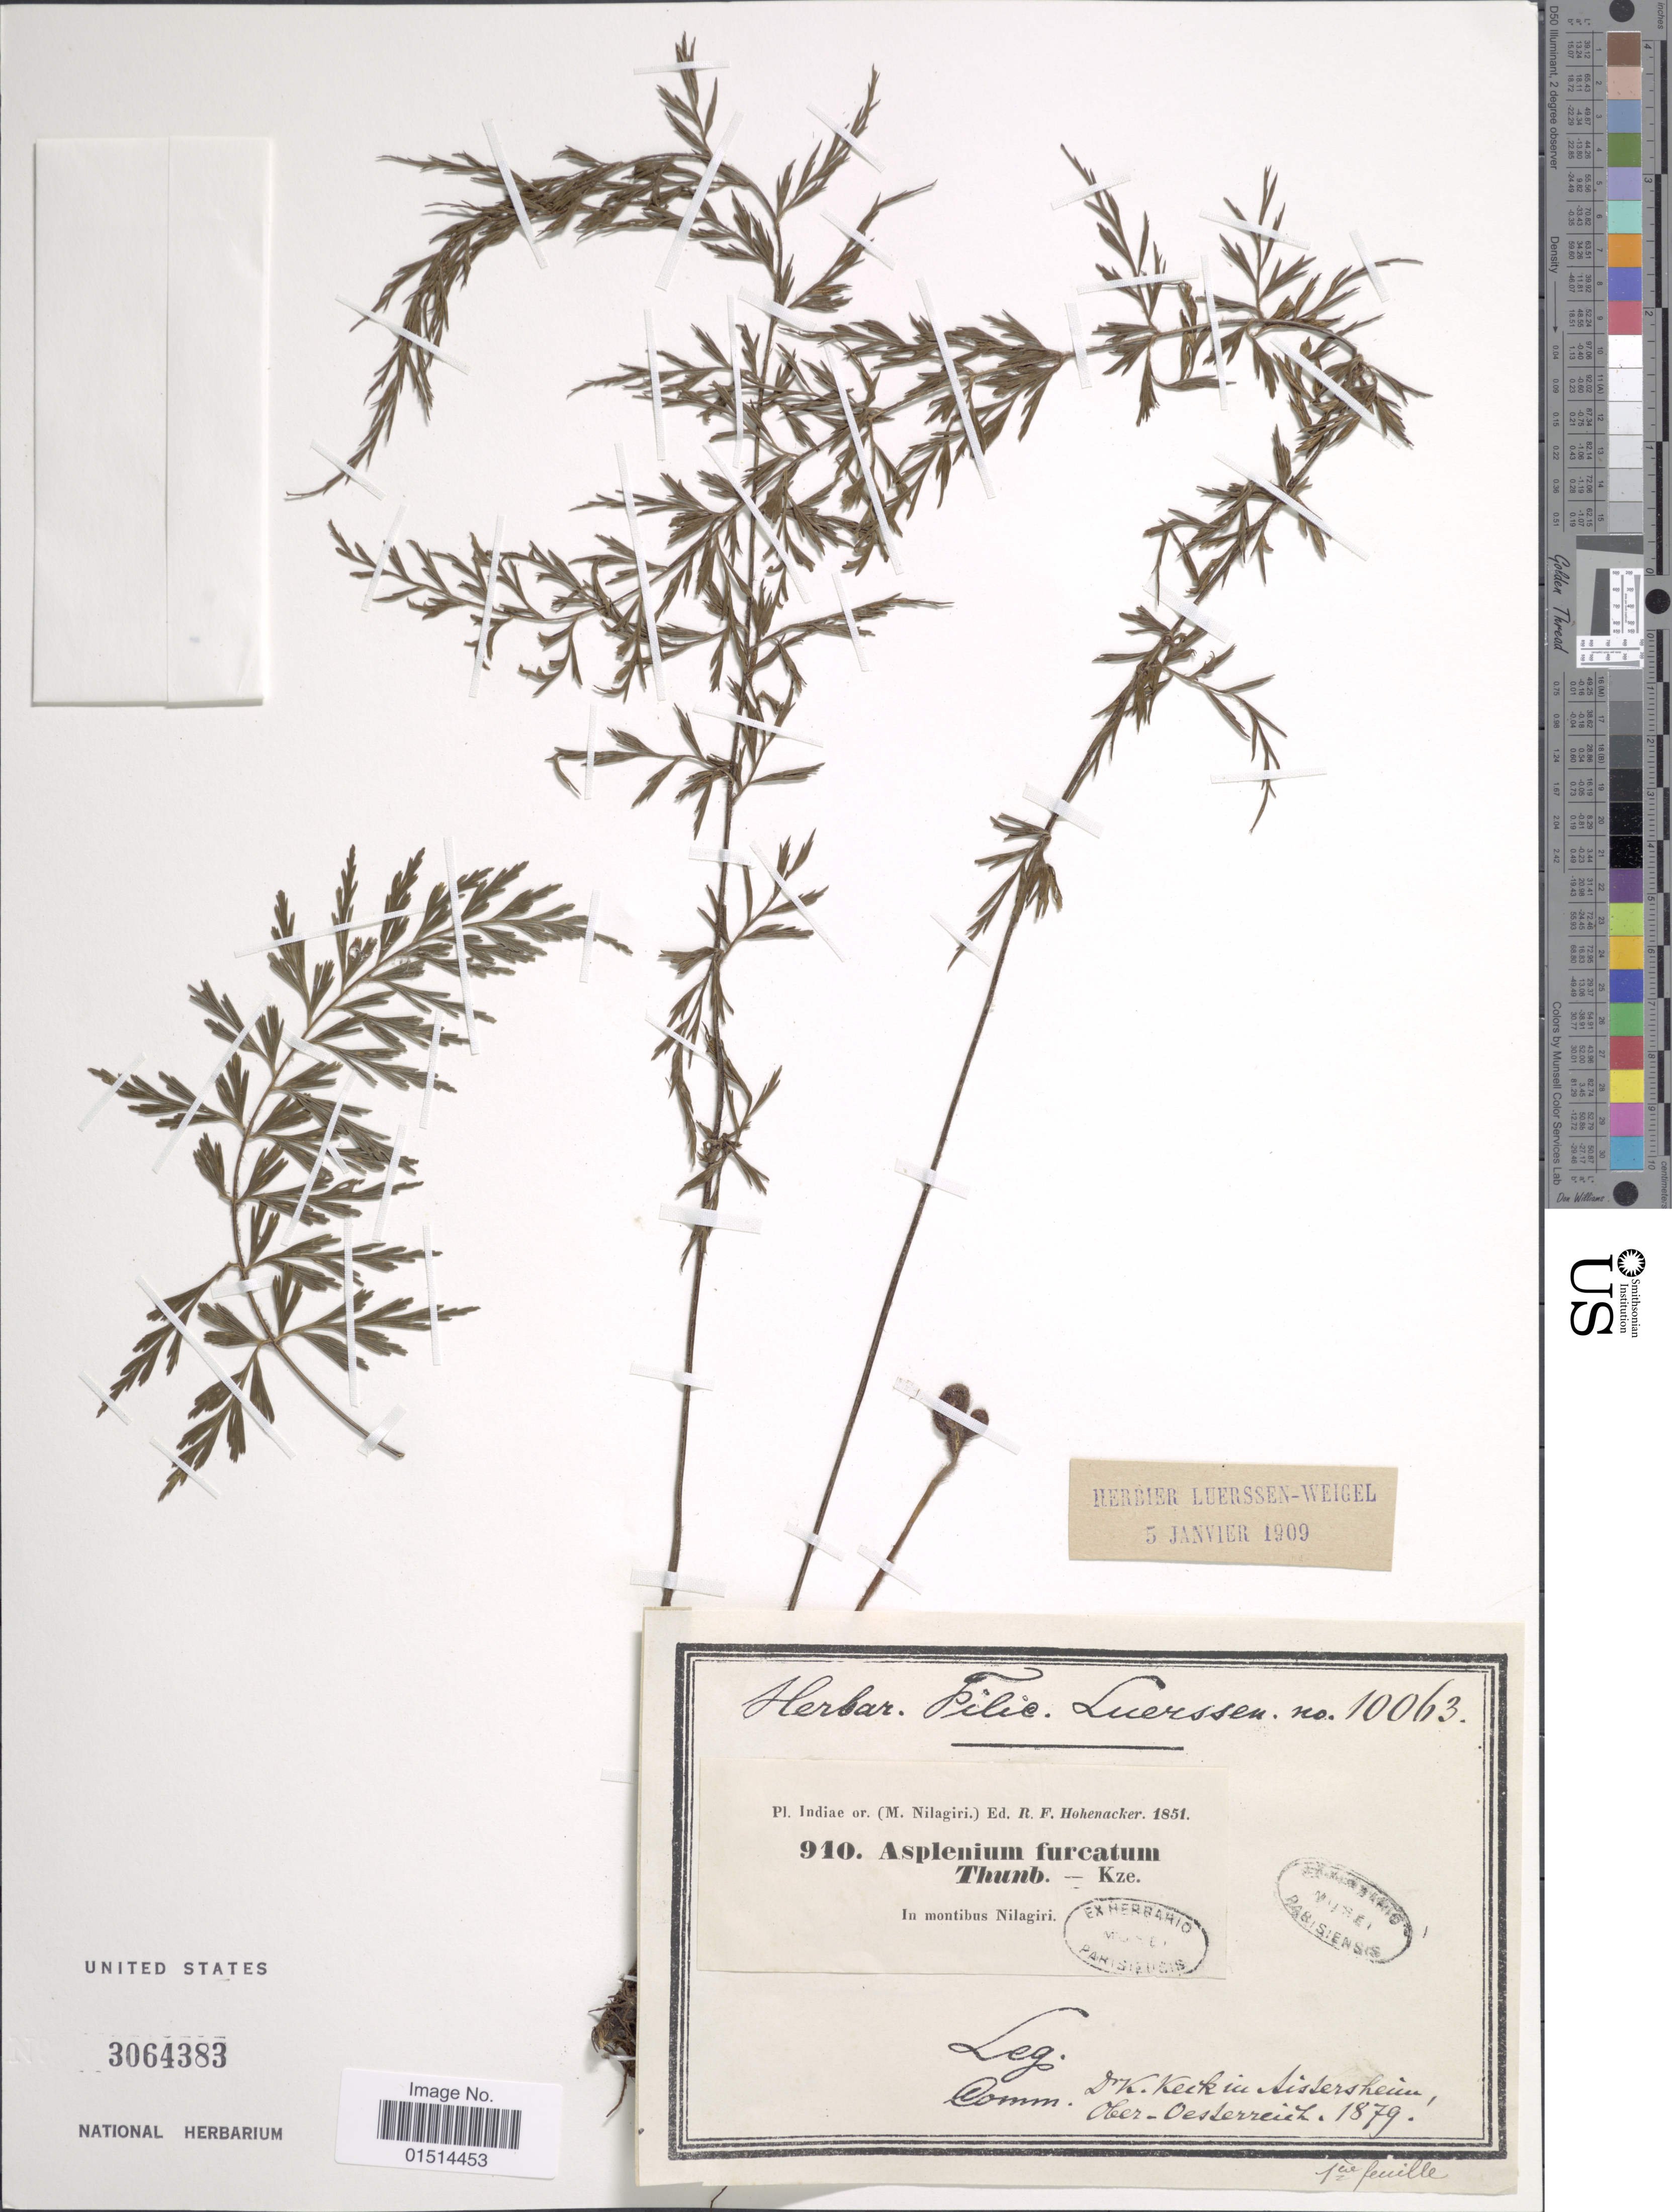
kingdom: Plantae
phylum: Tracheophyta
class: Polypodiopsida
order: Polypodiales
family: Aspleniaceae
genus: Asplenium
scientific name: Asplenium aethiopicum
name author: (Burm. f.) Bech.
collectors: R. F. Hohenacker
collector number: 910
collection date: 1951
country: India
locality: Pl. Indiae or. (M.Nilagiri.)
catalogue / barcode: US 3064383